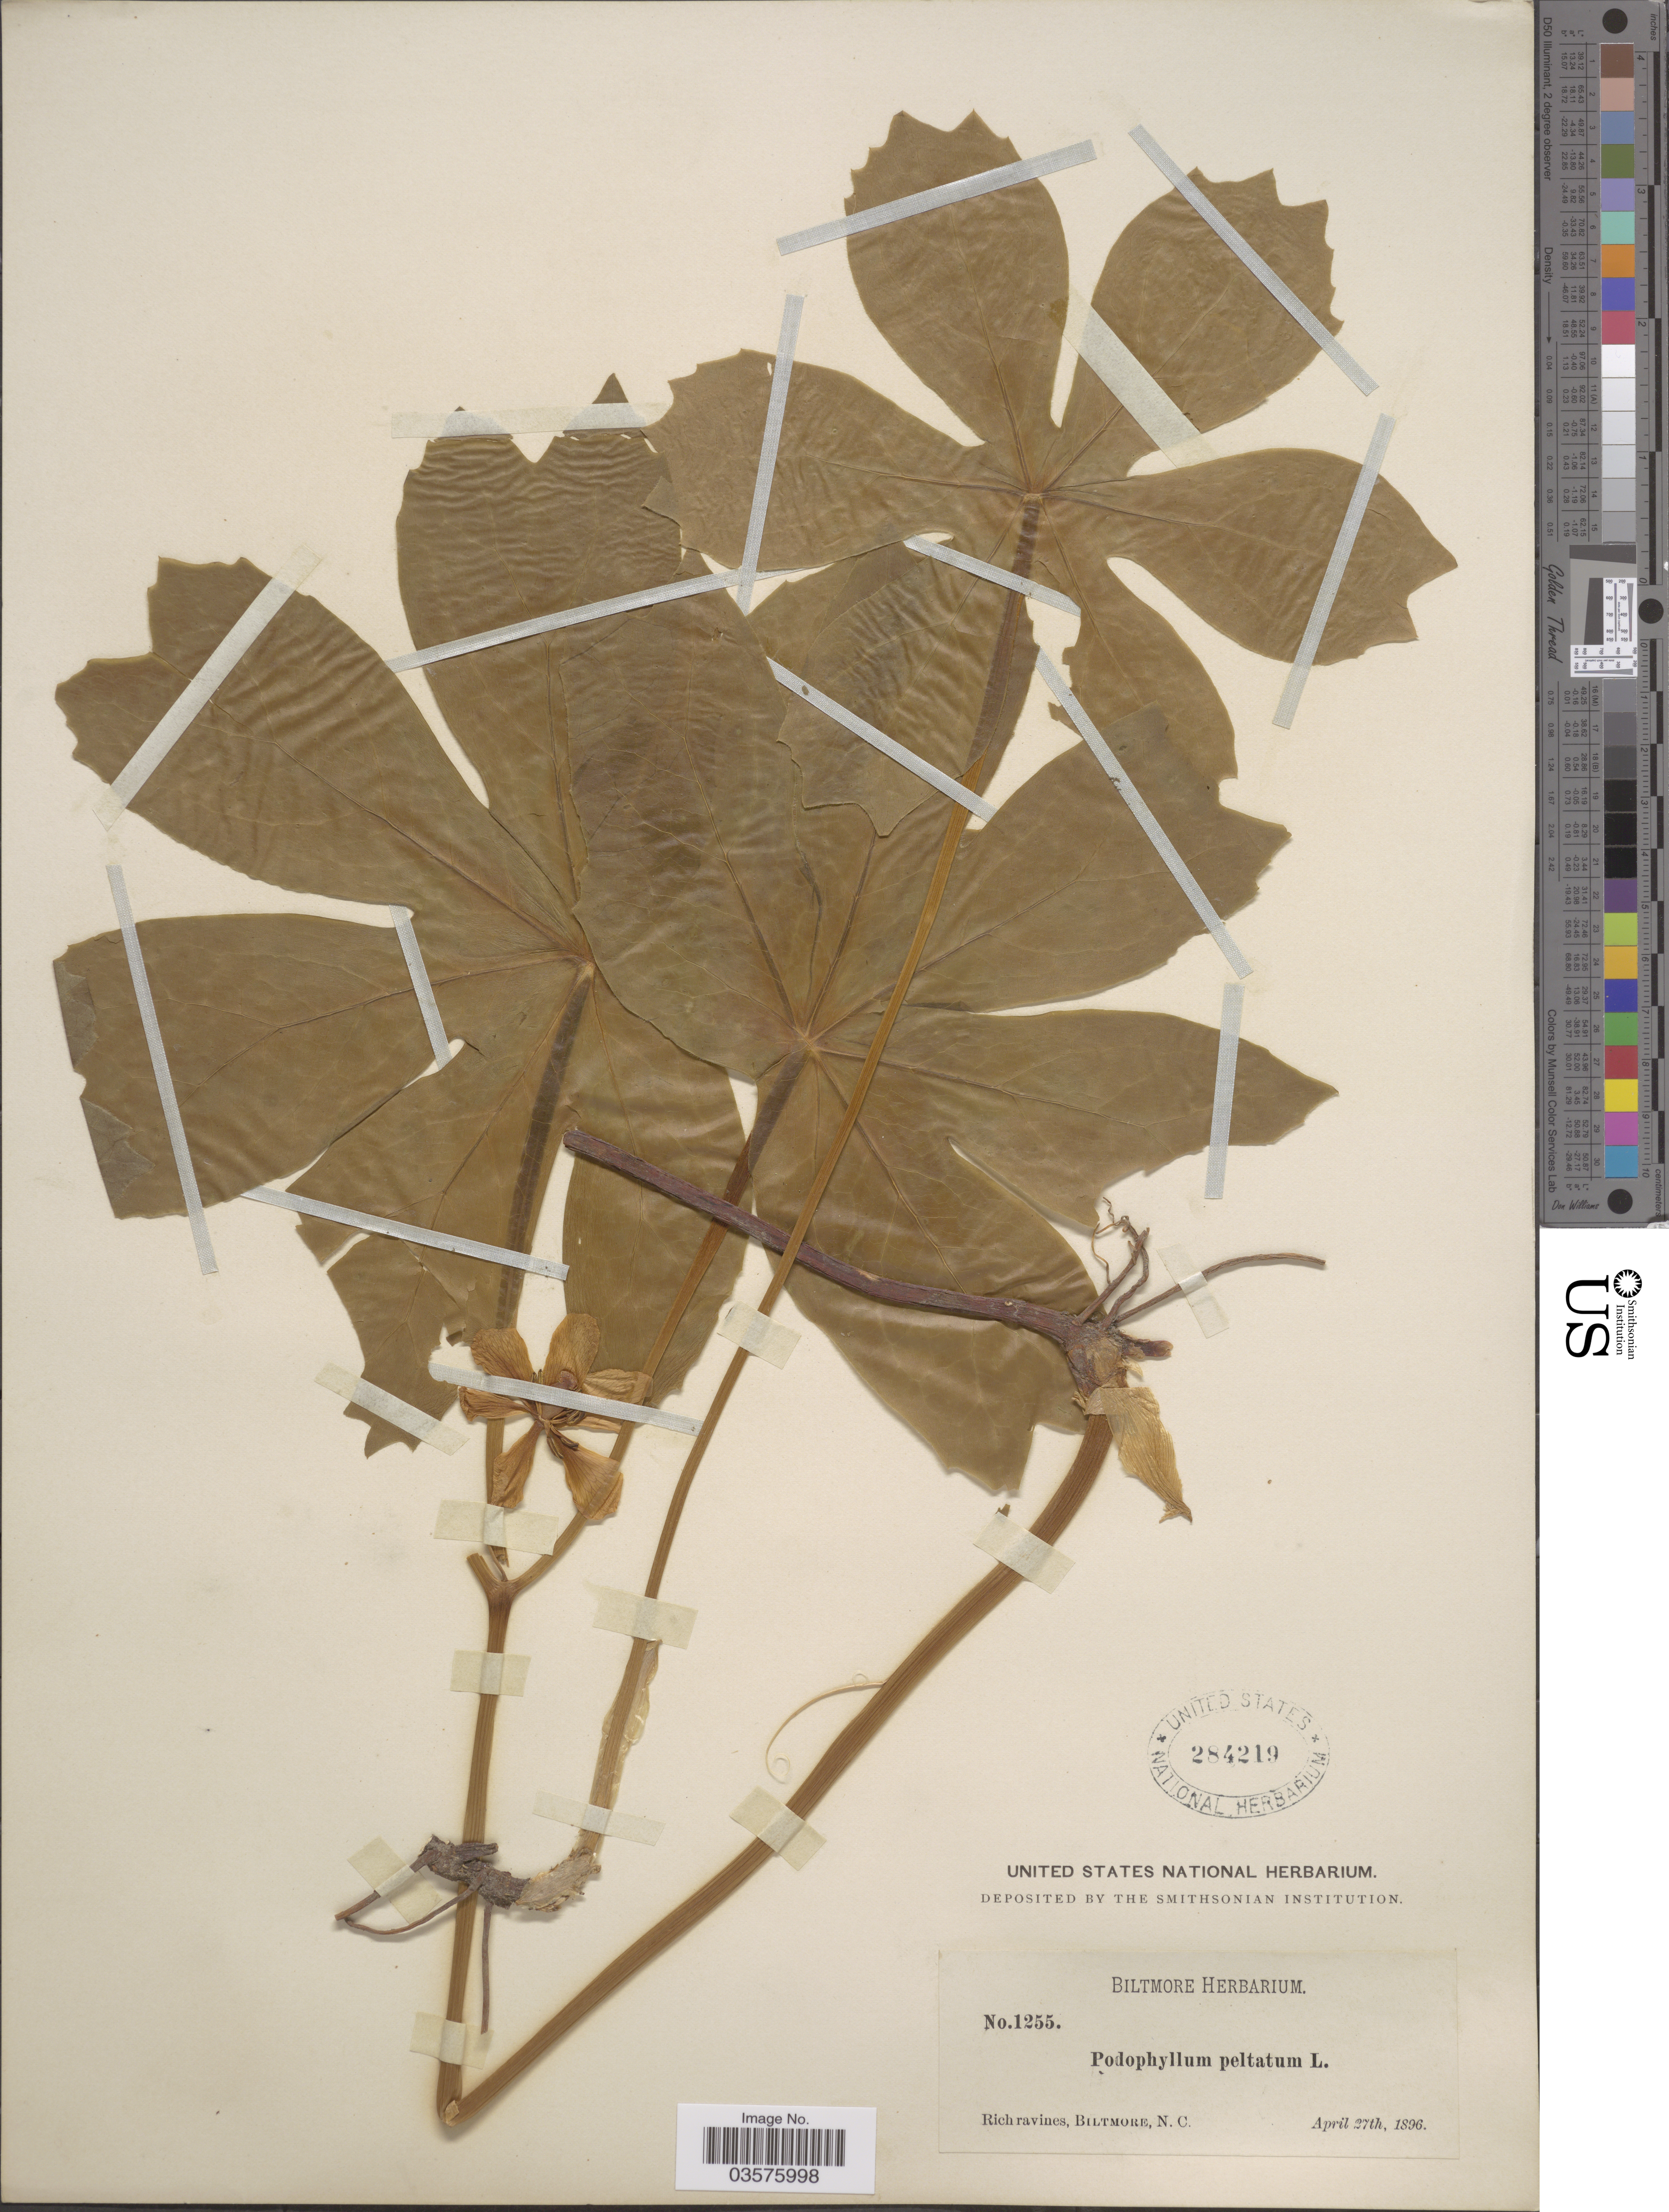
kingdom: Plantae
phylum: Tracheophyta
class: Magnoliopsida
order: Ranunculales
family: Berberidaceae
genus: Podophyllum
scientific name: Podophyllum peltatum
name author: L.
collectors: ex herb. Biltmore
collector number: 1255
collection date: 1896-04-27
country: United States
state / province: North Carolina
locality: Biltmore.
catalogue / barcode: US 284219